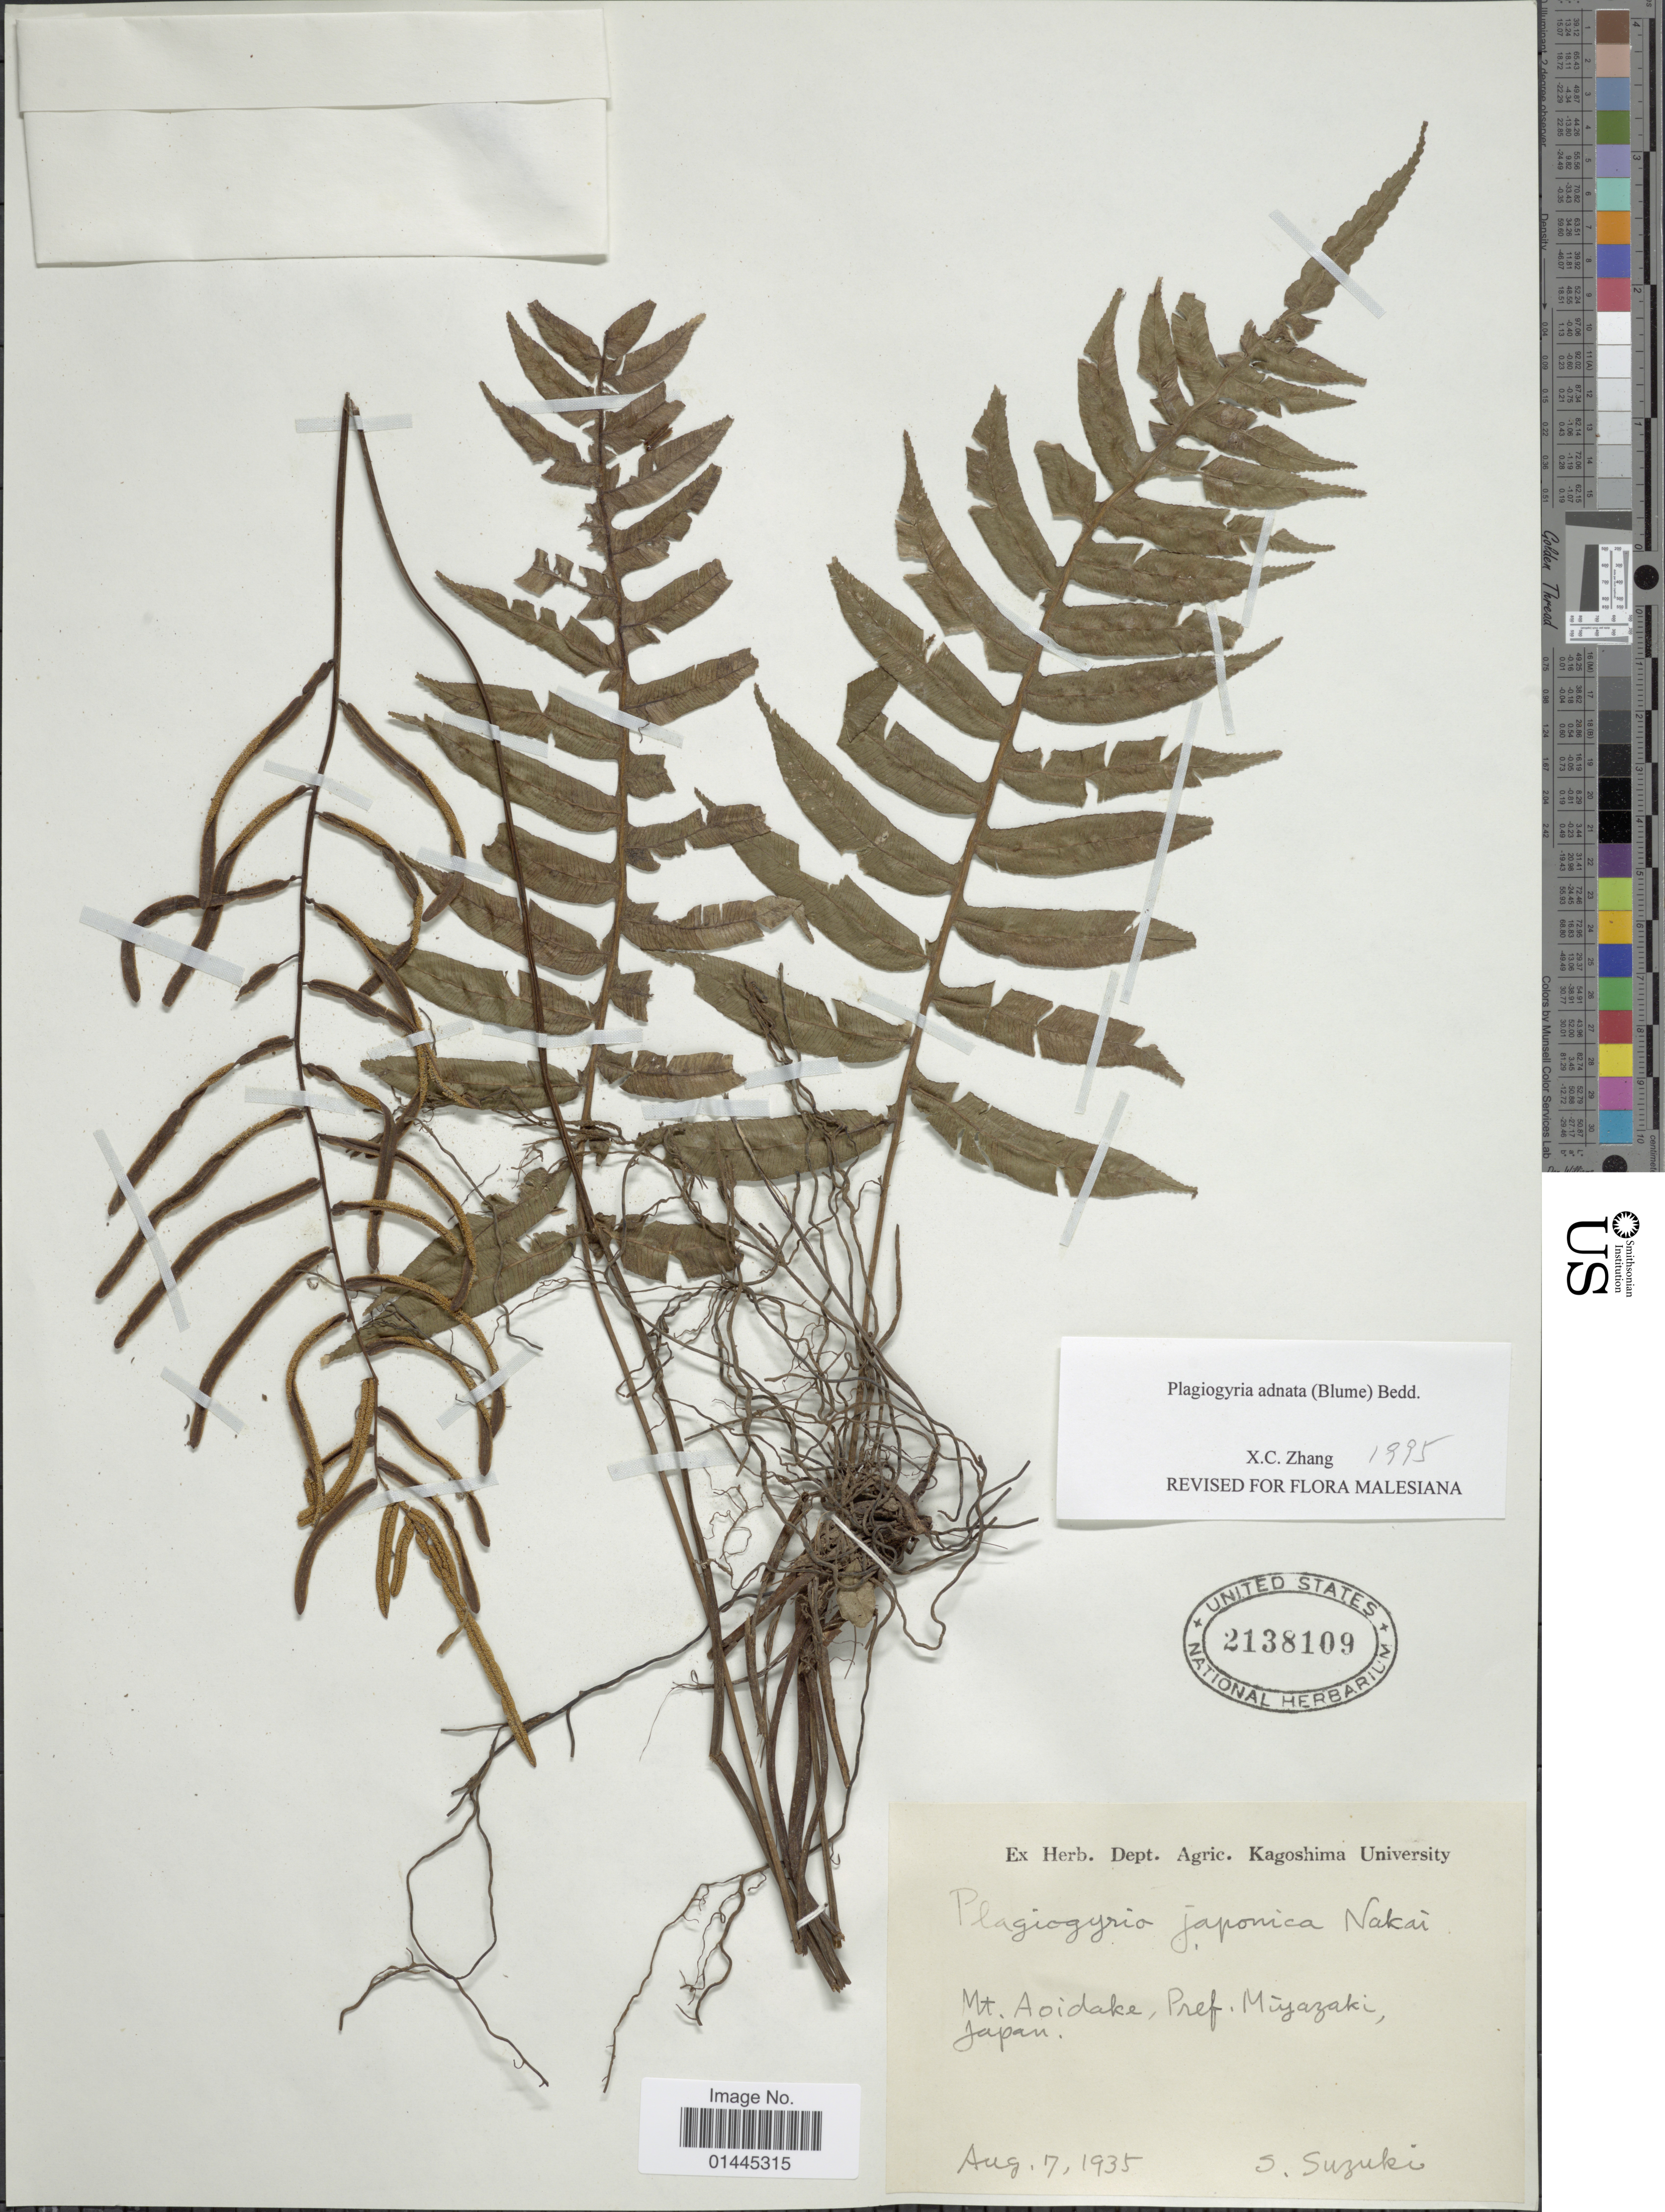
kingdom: Plantae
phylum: Tracheophyta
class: Polypodiopsida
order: Cyatheales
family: Plagiogyriaceae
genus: Plagiogyria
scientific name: Plagiogyria adnata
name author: (Blume) Bedd.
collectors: S. Suzuki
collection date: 1935-08-07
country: Japan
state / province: Miyazaki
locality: Mt. Aoidake.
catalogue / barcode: US 2138109